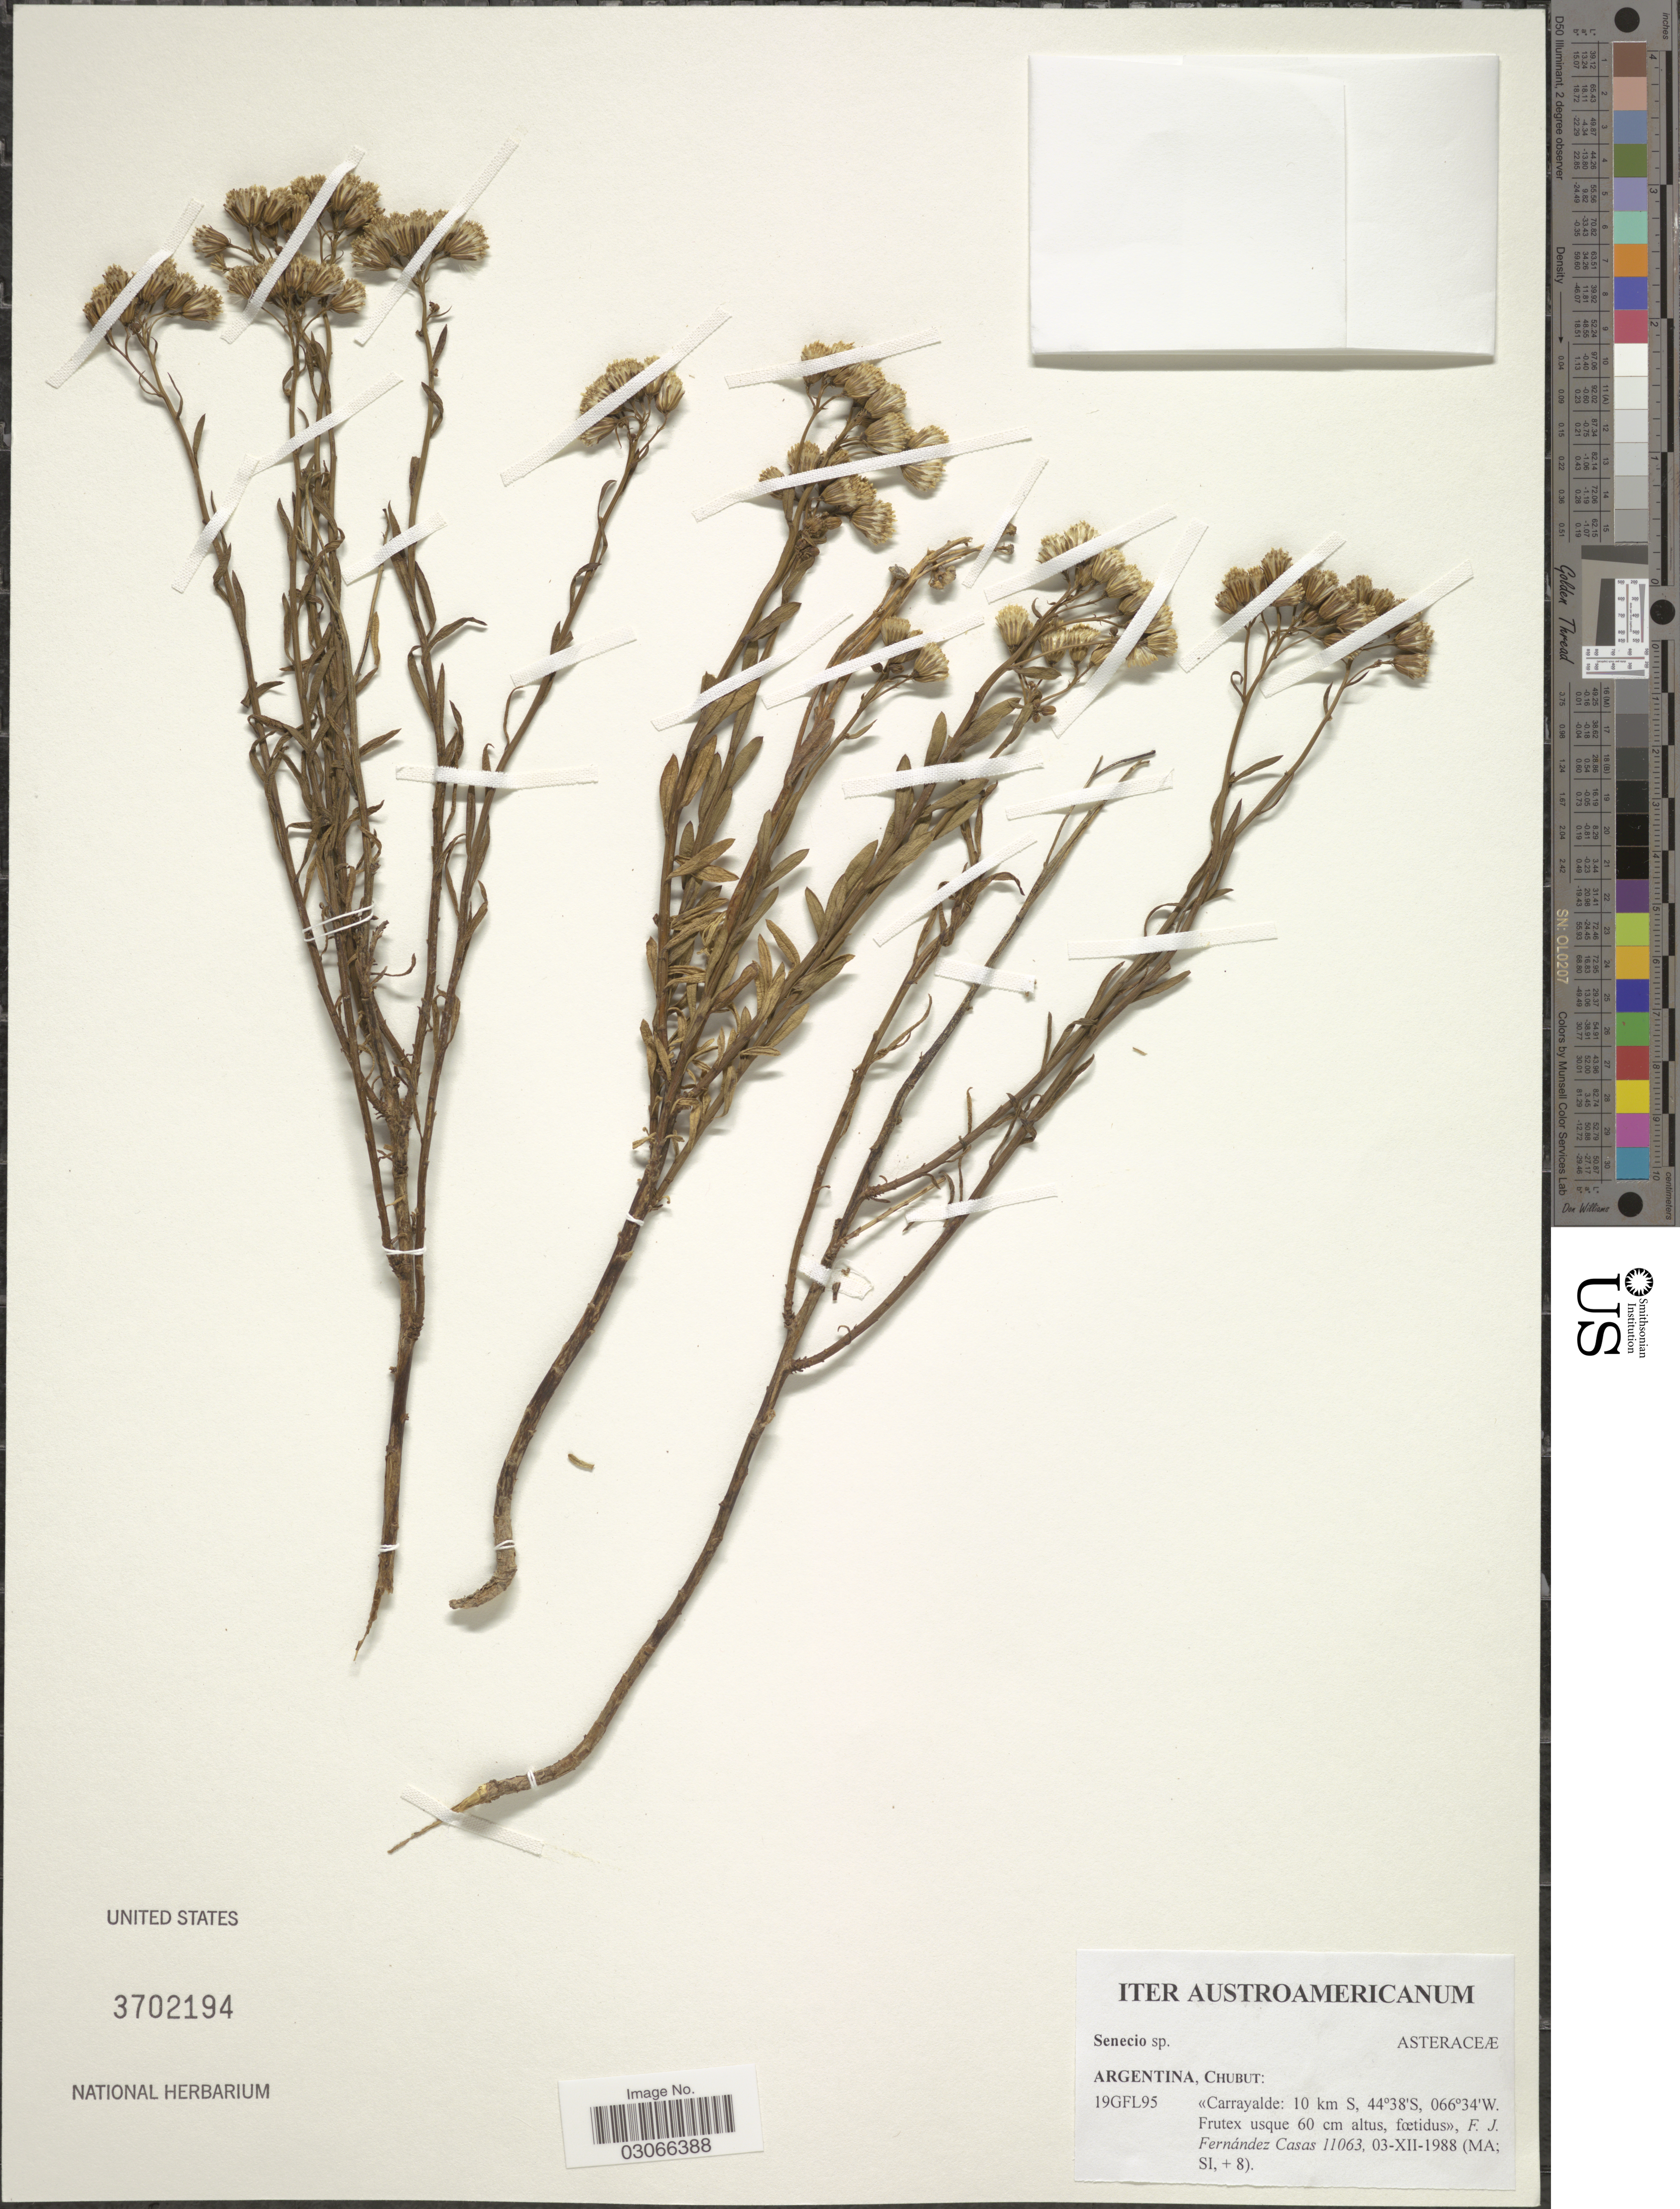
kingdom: Plantae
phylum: Tracheophyta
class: Magnoliopsida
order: Asterales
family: Asteraceae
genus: Senecio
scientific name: Senecio sp.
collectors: F. Fernández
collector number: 11063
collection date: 1988-12-03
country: Argentina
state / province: Chubut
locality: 19GFL95. [unsure placement] <<Carrayalde: 10 km S>>.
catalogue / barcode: US 3702194